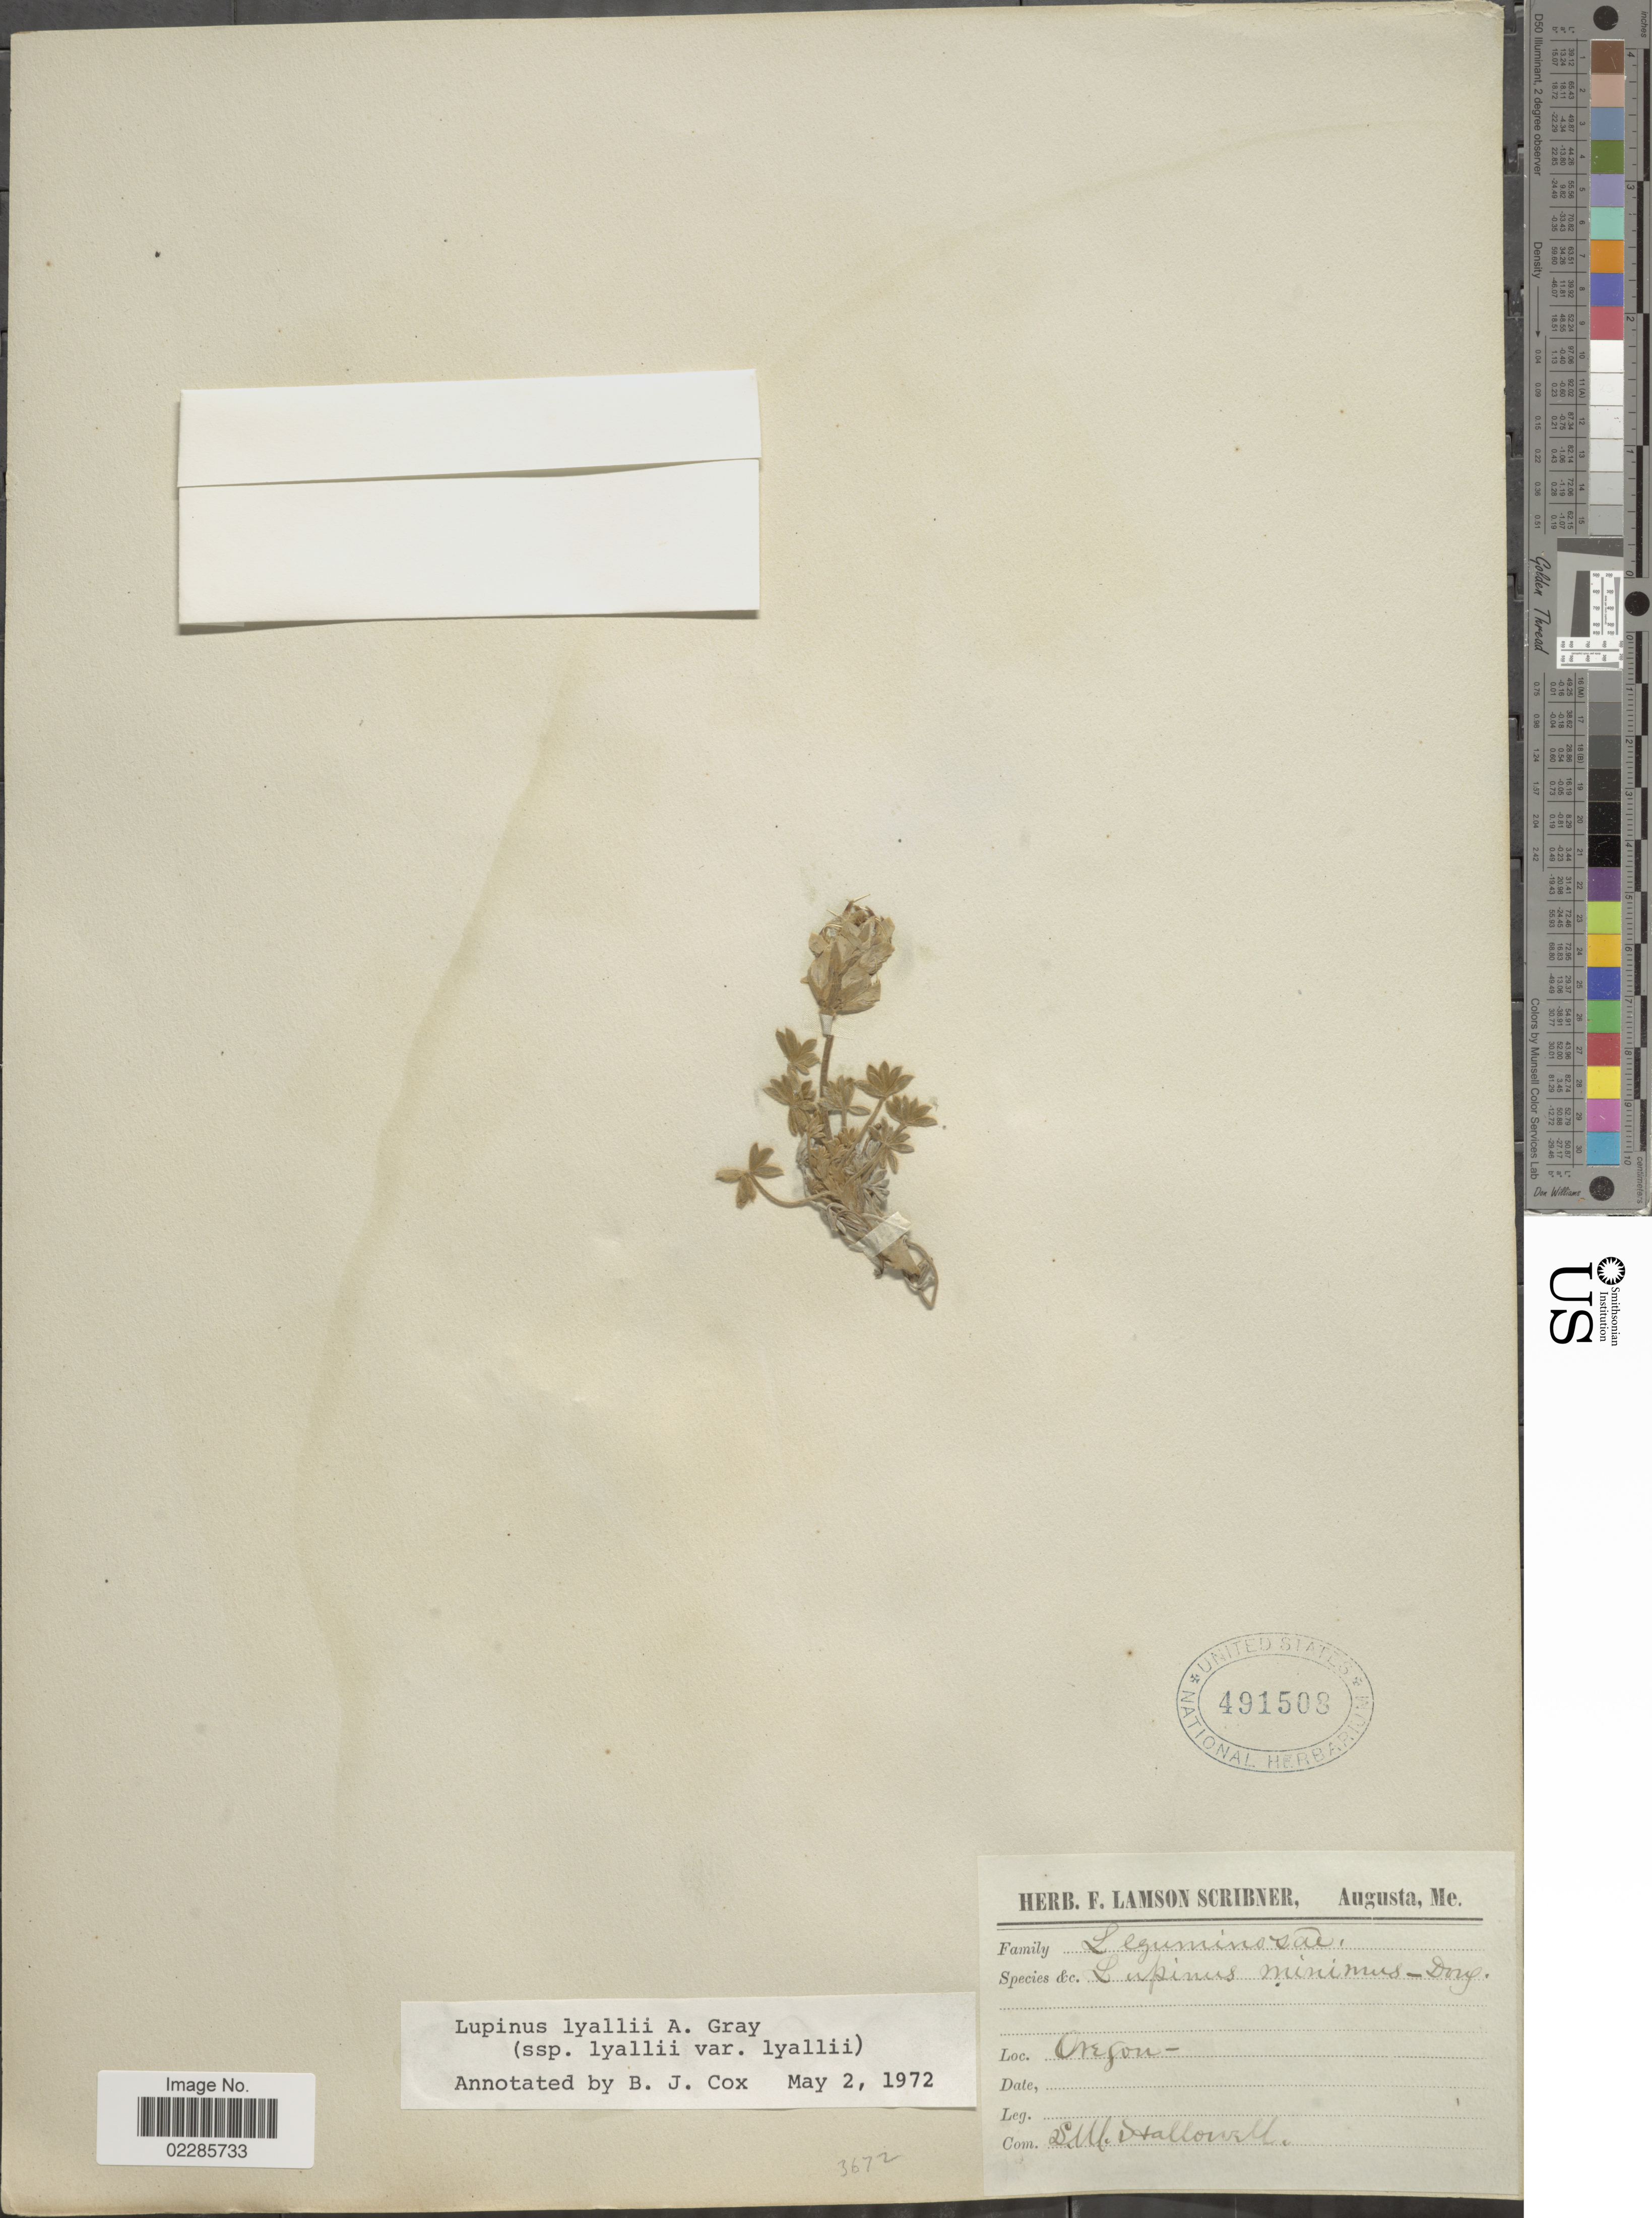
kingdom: Plantae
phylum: Tracheophyta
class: Magnoliopsida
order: Fabales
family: Fabaceae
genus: Lupinus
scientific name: Lupinus lyallii subsp. lyallii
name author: A. Gray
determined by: Cox, B. J.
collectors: ex herb. F. Lamson Scribner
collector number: s.n,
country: United States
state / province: Oregon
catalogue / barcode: US 491508